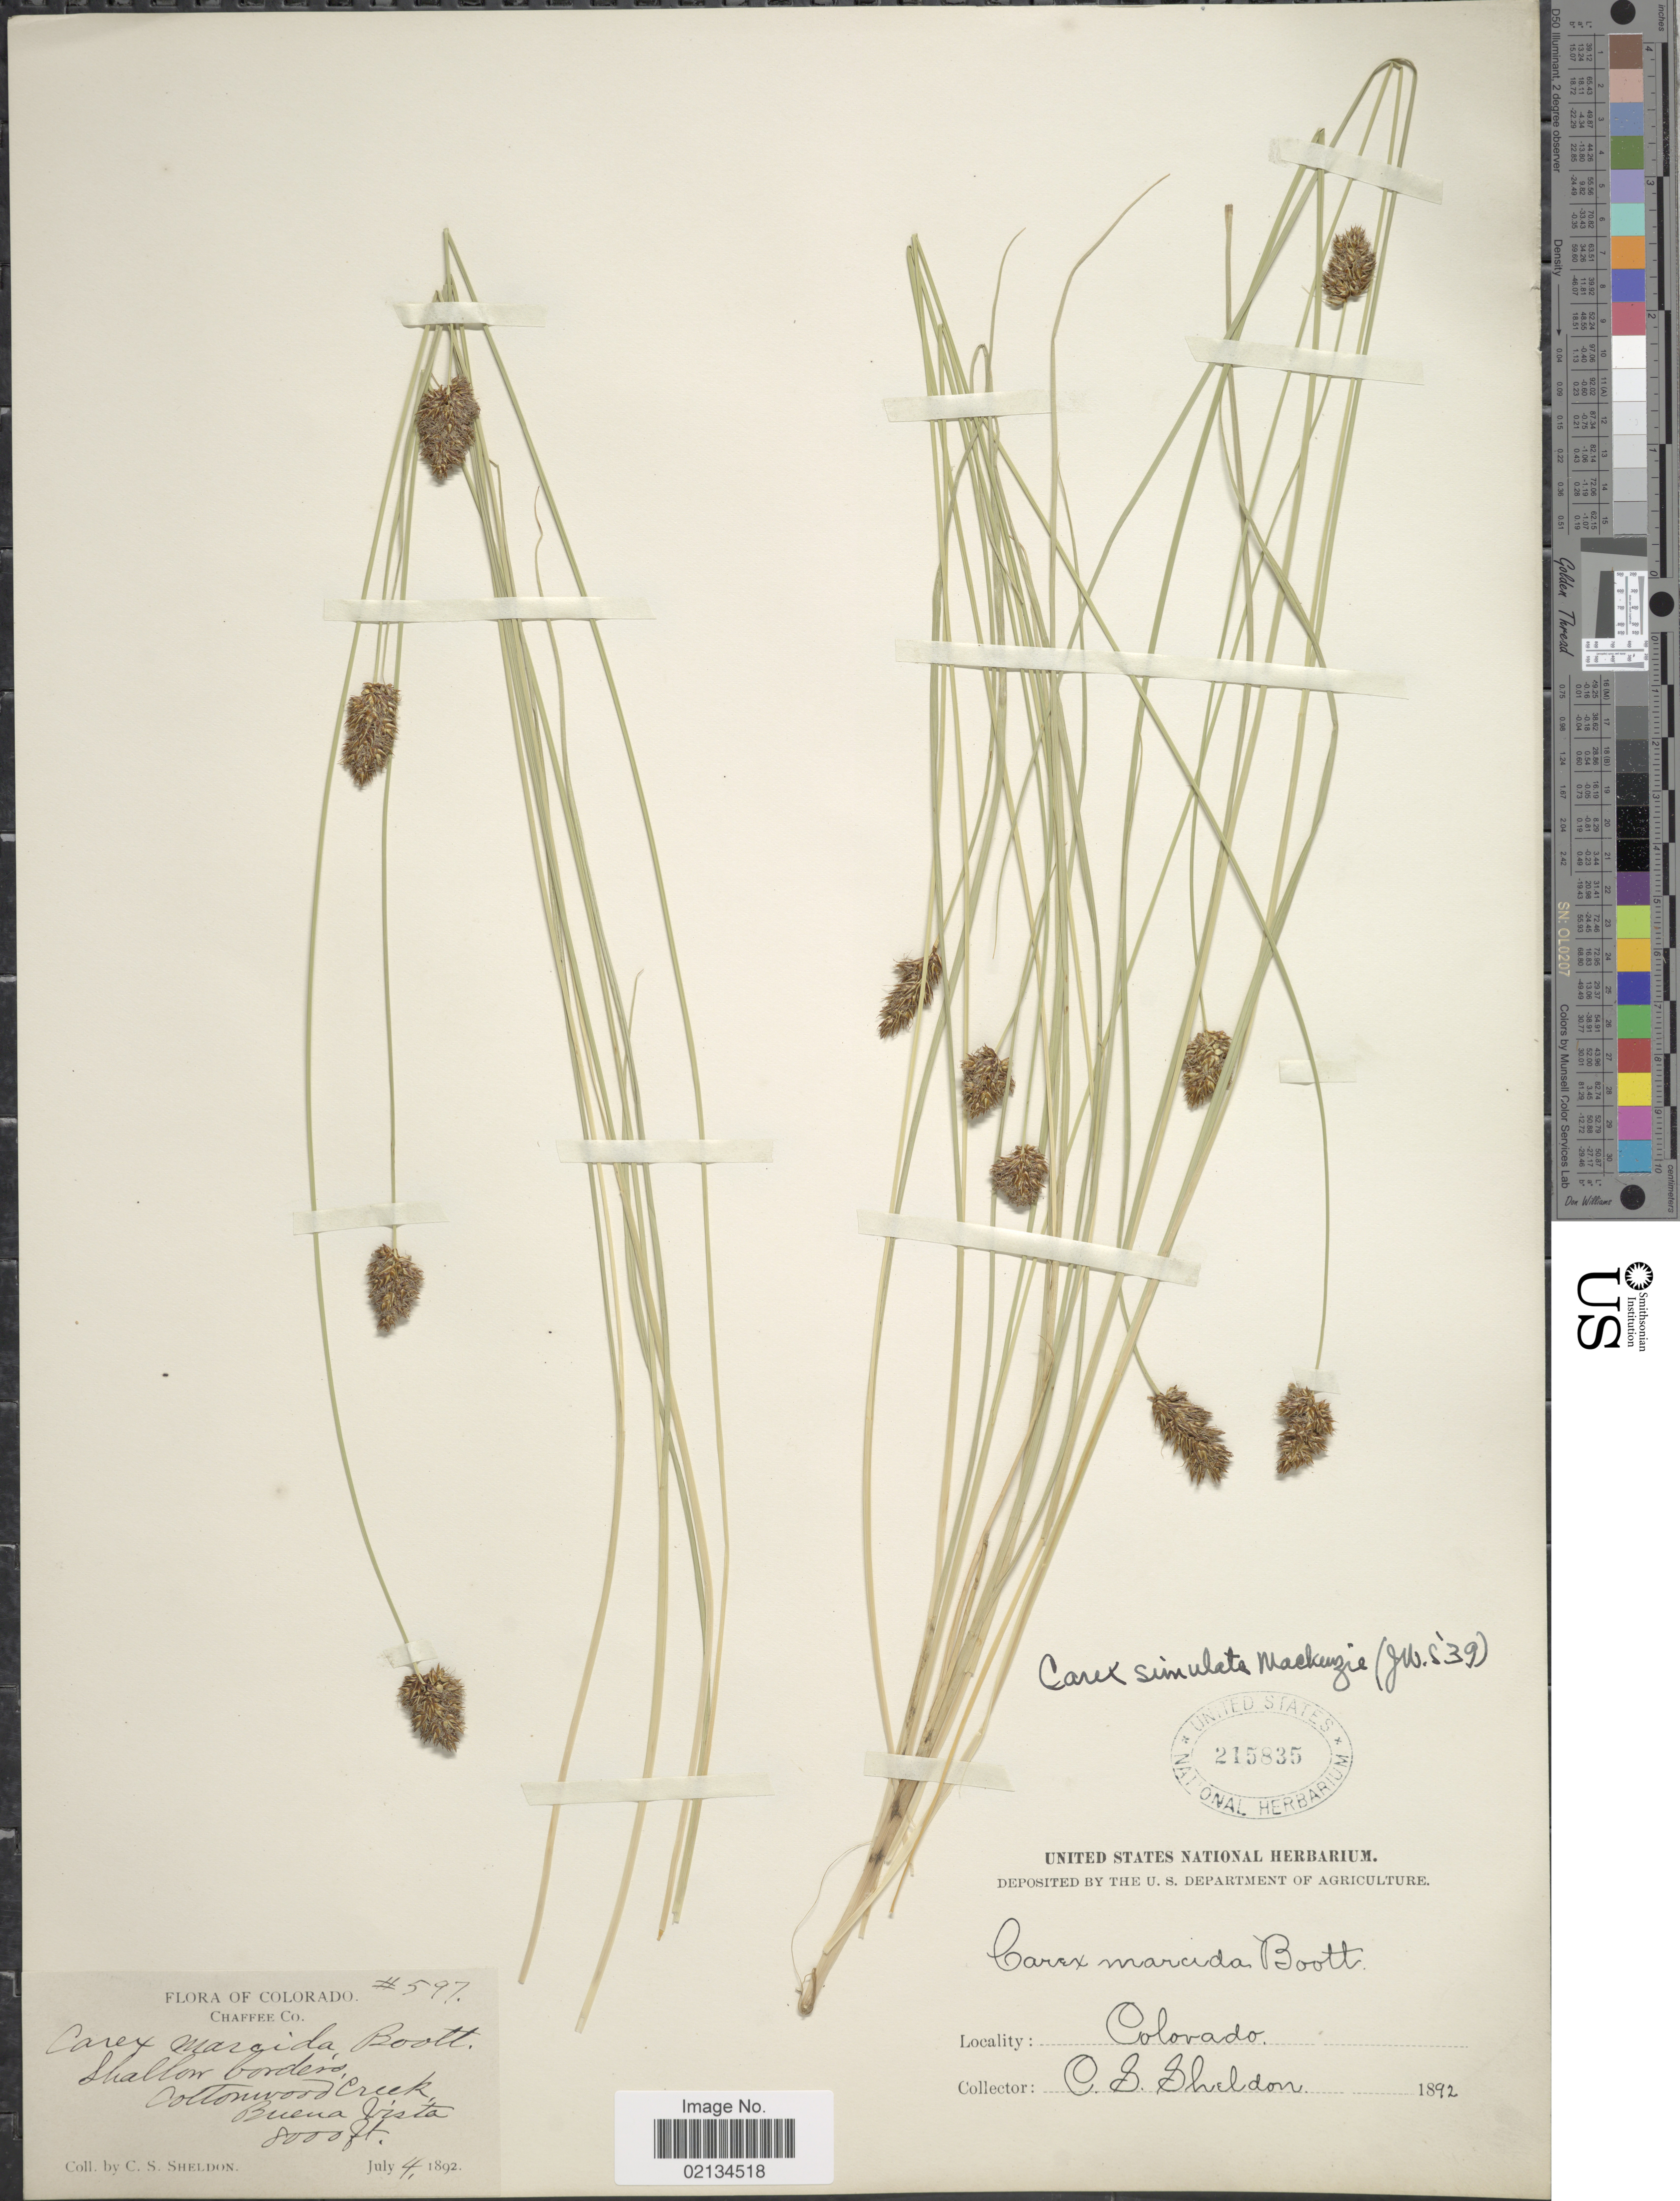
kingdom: Plantae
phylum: Tracheophyta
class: Liliopsida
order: Poales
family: Cyperaceae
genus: Carex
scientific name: Carex simulata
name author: Mack.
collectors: C. S. Sheldon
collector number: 597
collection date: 1892-07-04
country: United States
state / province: Colorado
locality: Chaffee Co., Shallow borders, Cottonwood Creek, Buena Vista.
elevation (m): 2438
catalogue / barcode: US 215835